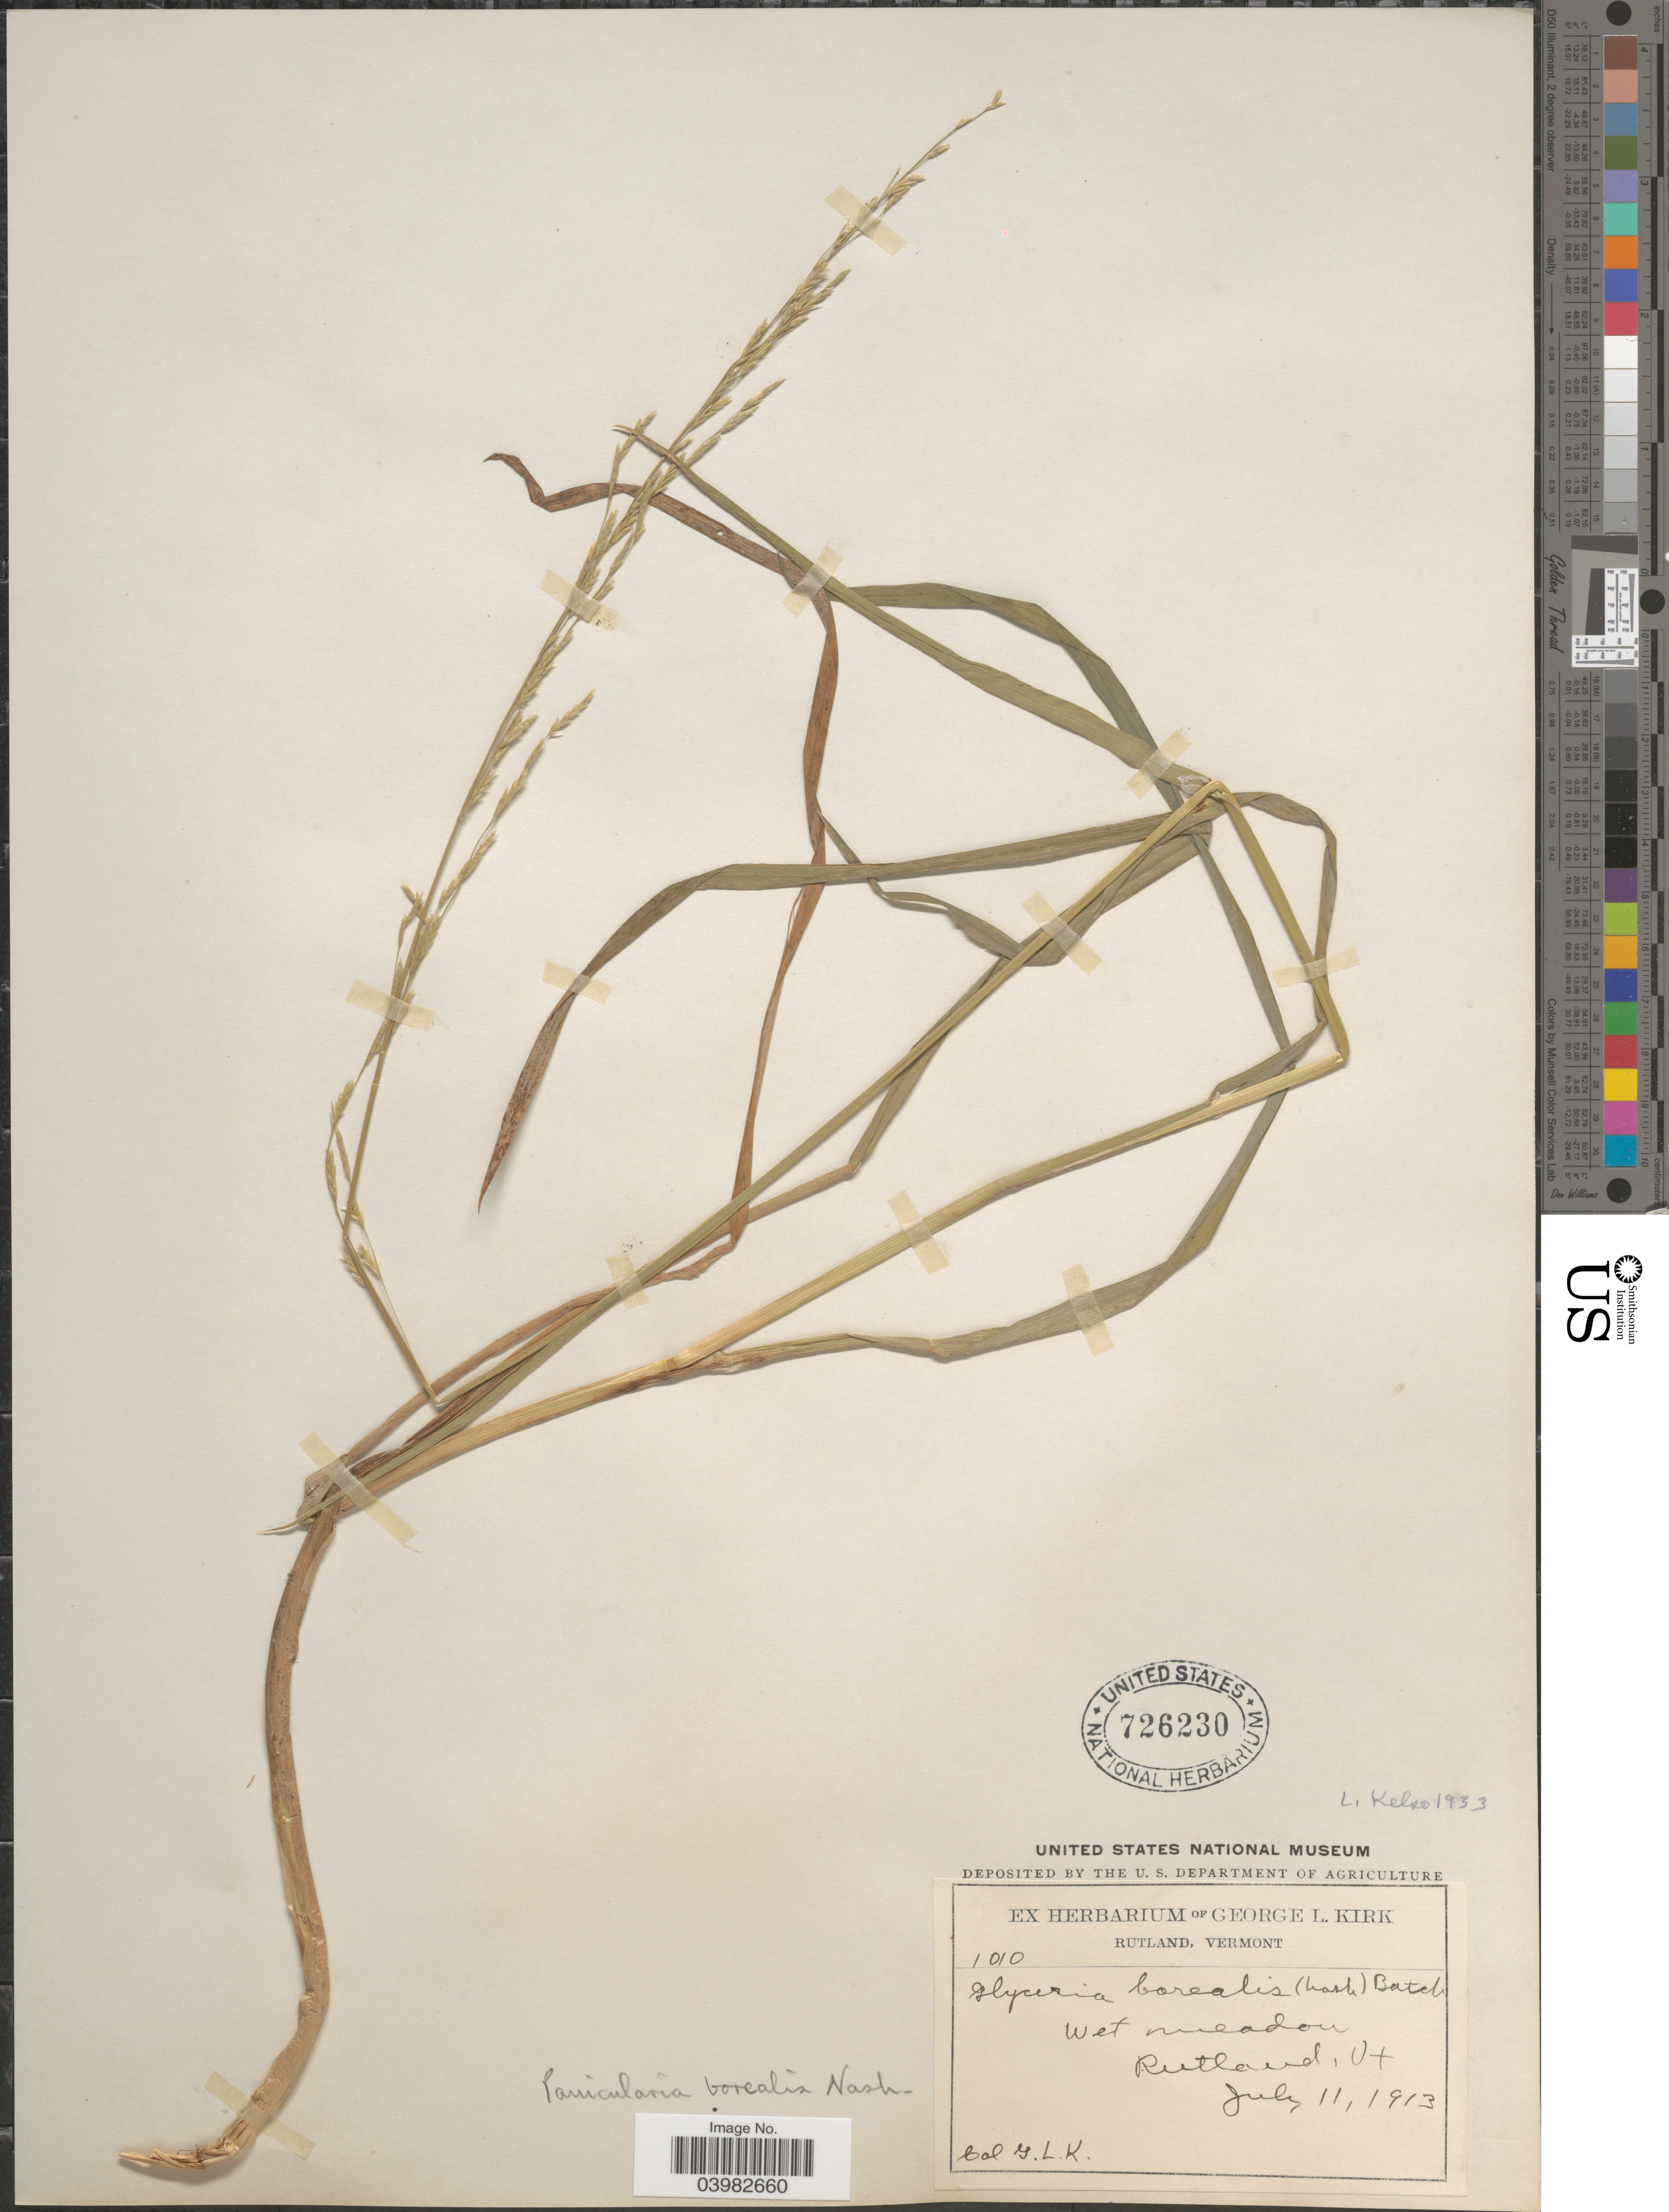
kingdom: Plantae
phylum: Tracheophyta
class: Liliopsida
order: Poales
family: Poaceae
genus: Glyceria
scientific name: Glyceria borealis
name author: (Nash) Batchelder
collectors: G. Kirk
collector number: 1010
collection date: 1913-07-11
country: United States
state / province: Vermont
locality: Wet meadow, Rutland.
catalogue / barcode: US 726230